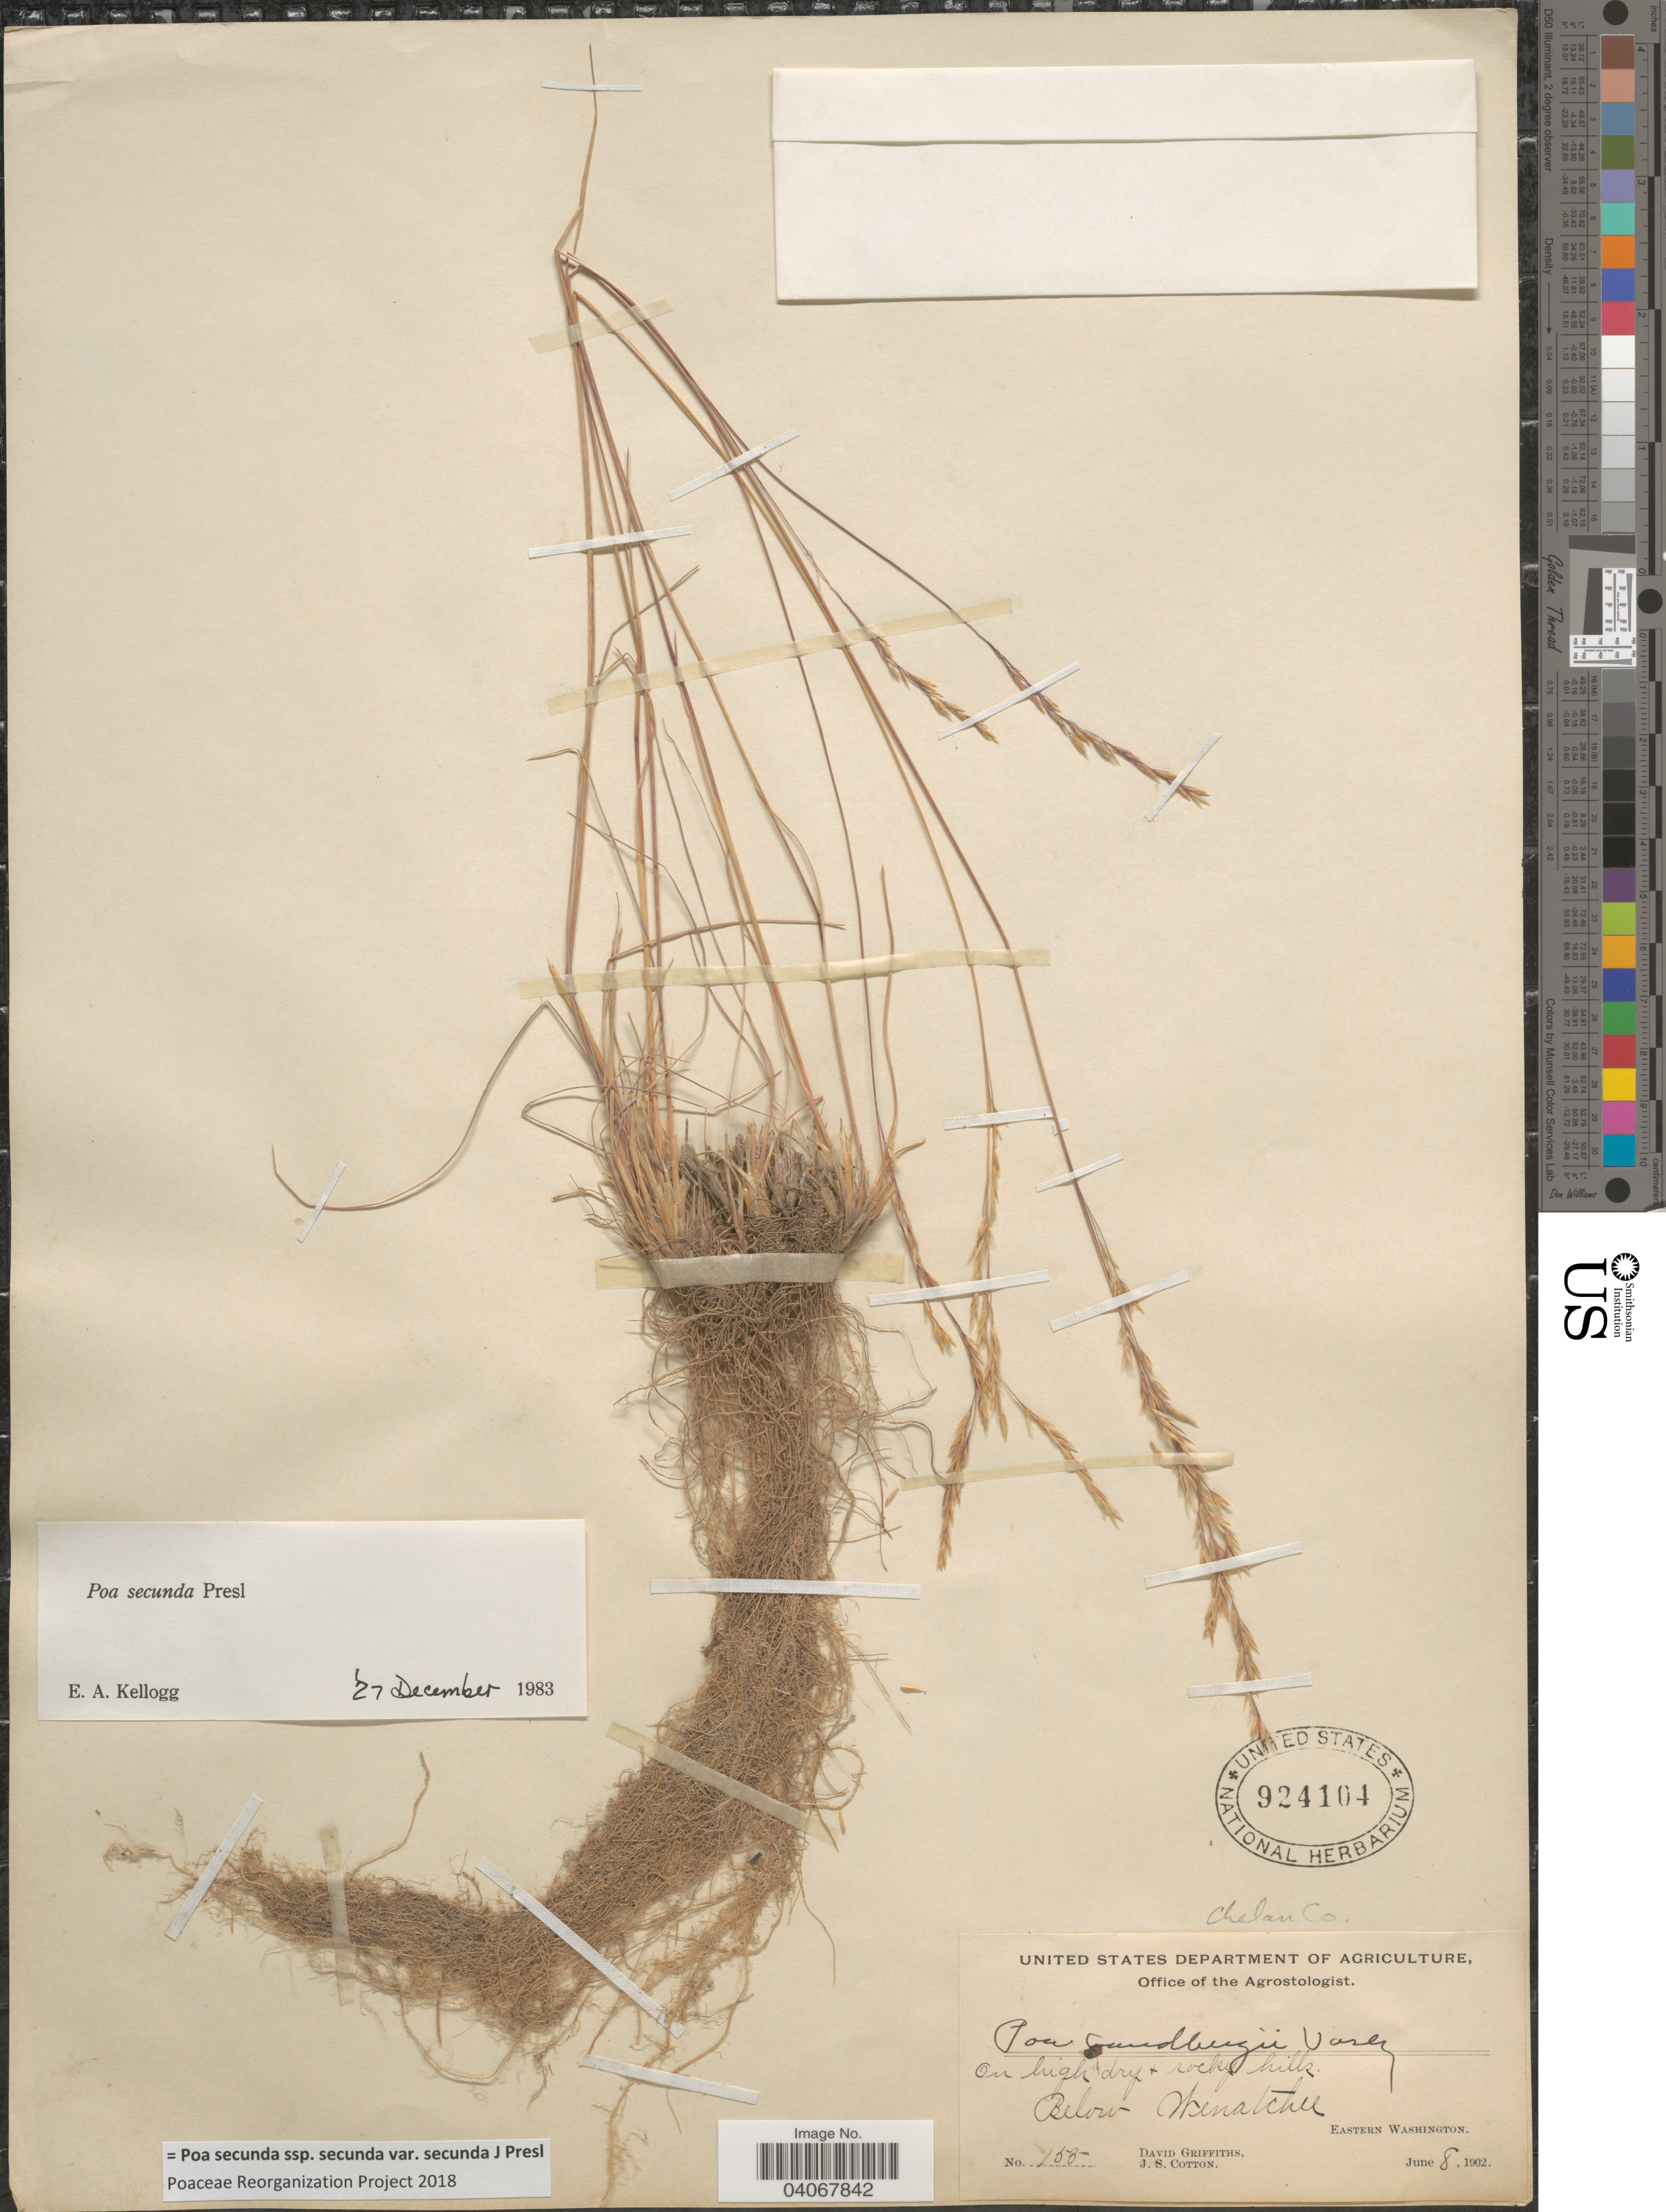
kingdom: Plantae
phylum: Tracheophyta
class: Liliopsida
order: Poales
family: Poaceae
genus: Poa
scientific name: Poa secunda subsp. secunda var. secunda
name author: J. Presl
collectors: D. Griffiths & J. S. Cotton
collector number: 155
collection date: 1902-06-08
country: United States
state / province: Washington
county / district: Chelan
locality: Chelan Co. Below Wenatchee. Eastern Washington.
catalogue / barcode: US 924104